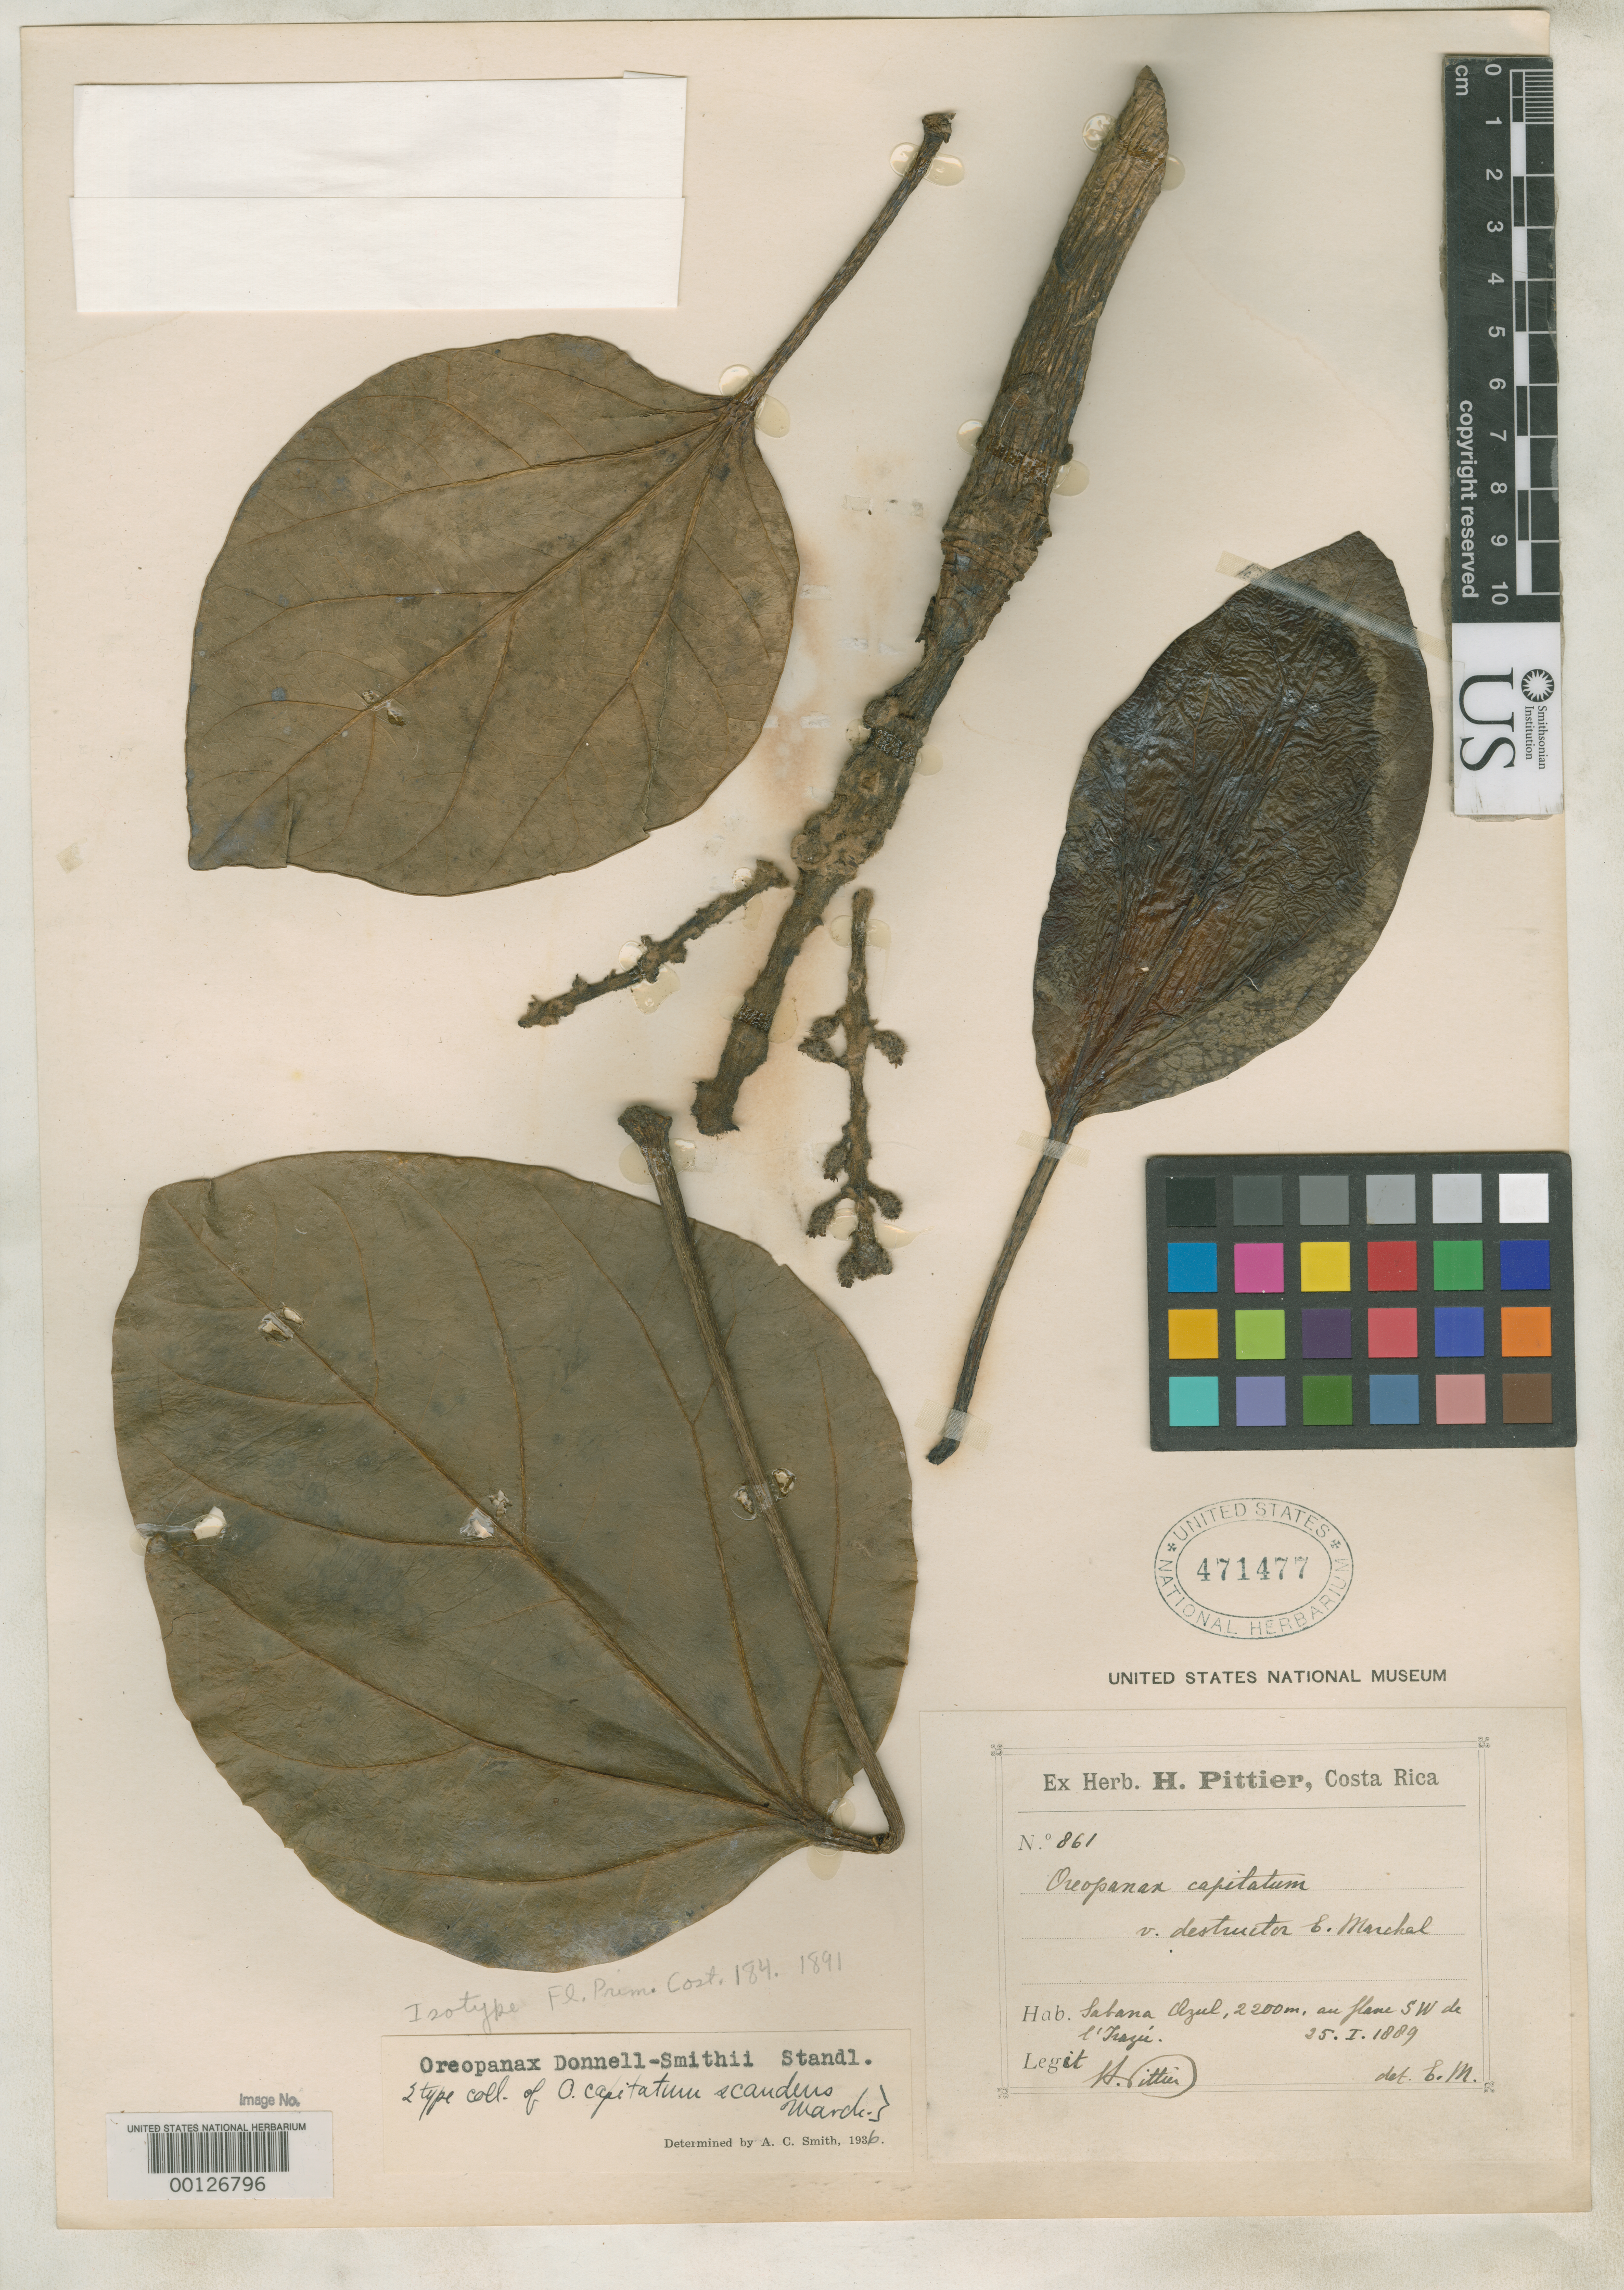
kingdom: Plantae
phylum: Tracheophyta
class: Magnoliopsida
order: Apiales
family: Araliaceae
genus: Oreopanax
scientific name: Oreopanax capitatum f. scandens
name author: Marchal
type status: Isotype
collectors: H. F. Pittier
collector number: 861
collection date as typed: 25 Jan 1889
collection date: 1889-01-25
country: Costa Rica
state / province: Cartago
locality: Volcan Irazu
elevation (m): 2200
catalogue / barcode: US 471477